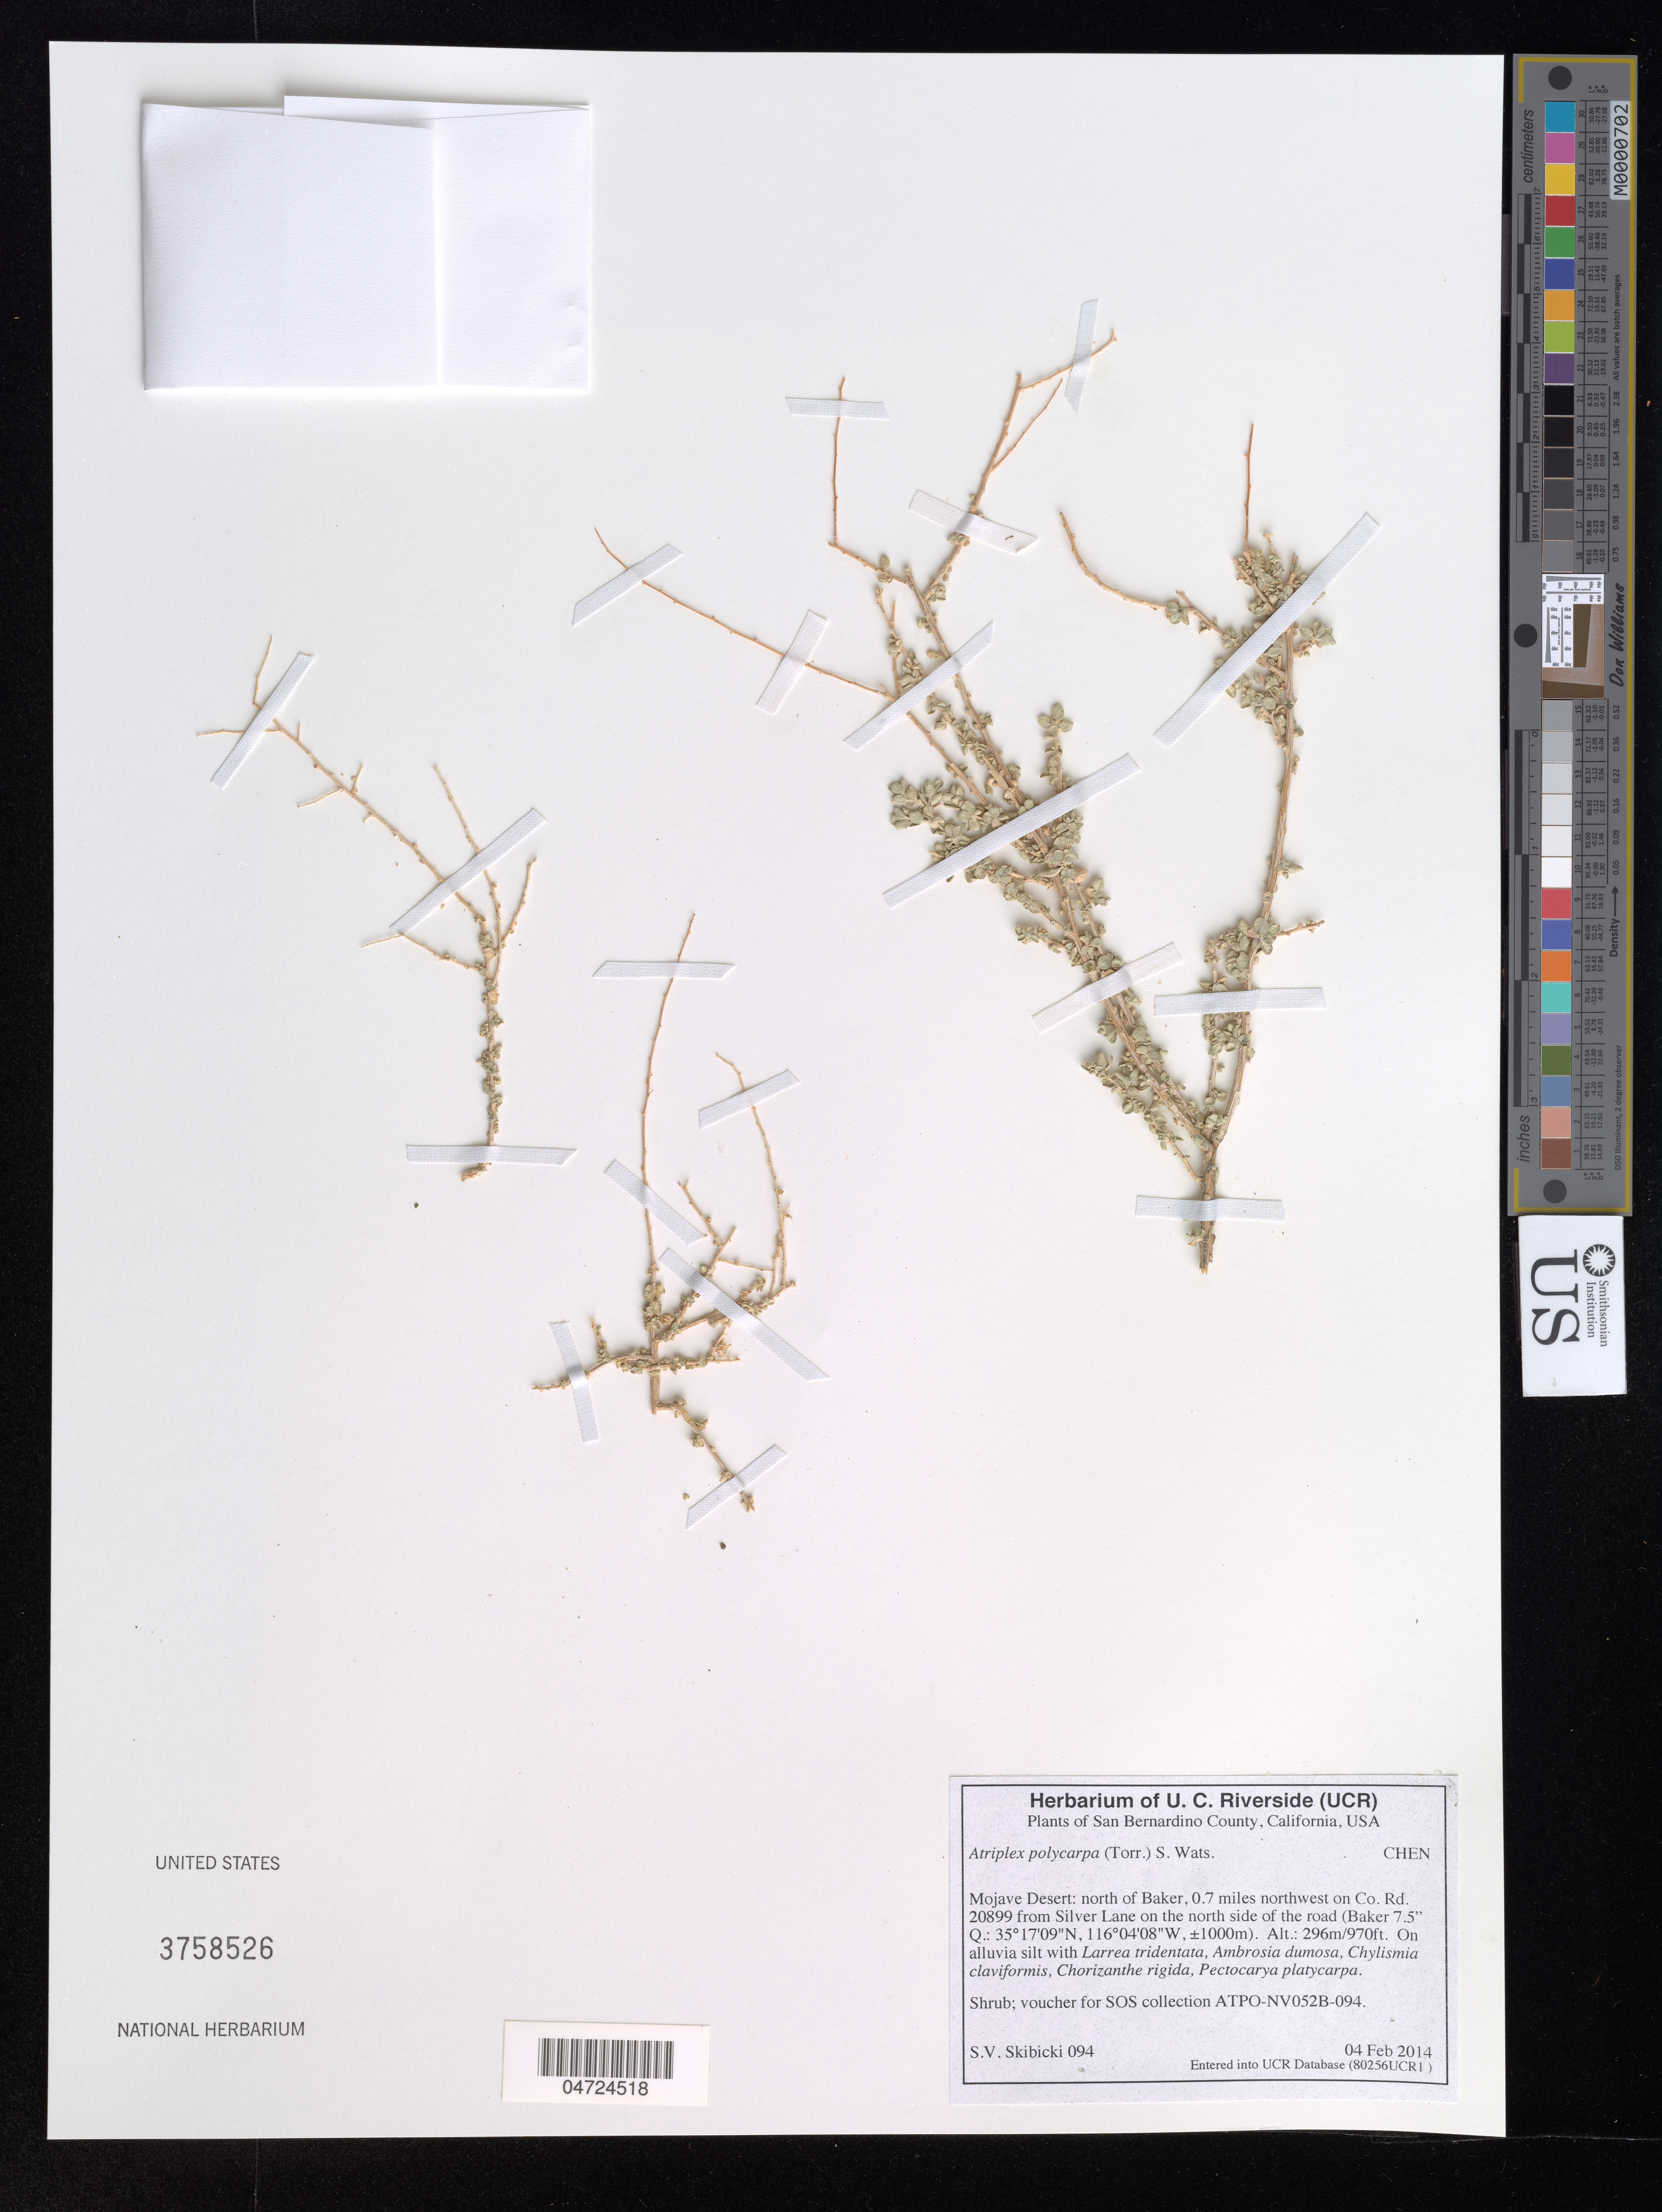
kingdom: Plantae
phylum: Tracheophyta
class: Magnoliopsida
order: Caryophyllales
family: Amaranthaceae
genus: Atriplex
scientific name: Atriplex polycarpa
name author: (Torr.) S. Watson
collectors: S. Skibicki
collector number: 094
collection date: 2014-02-04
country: United States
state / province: California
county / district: San Bernardino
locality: San Bernardino County. Mojave Desert: north of Baker, 0.7 miles northwest on Co. Rd. 20899 from Silver Lane on the north side of the road (Baker 7.5" Q.).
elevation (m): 296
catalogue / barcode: US 3758526